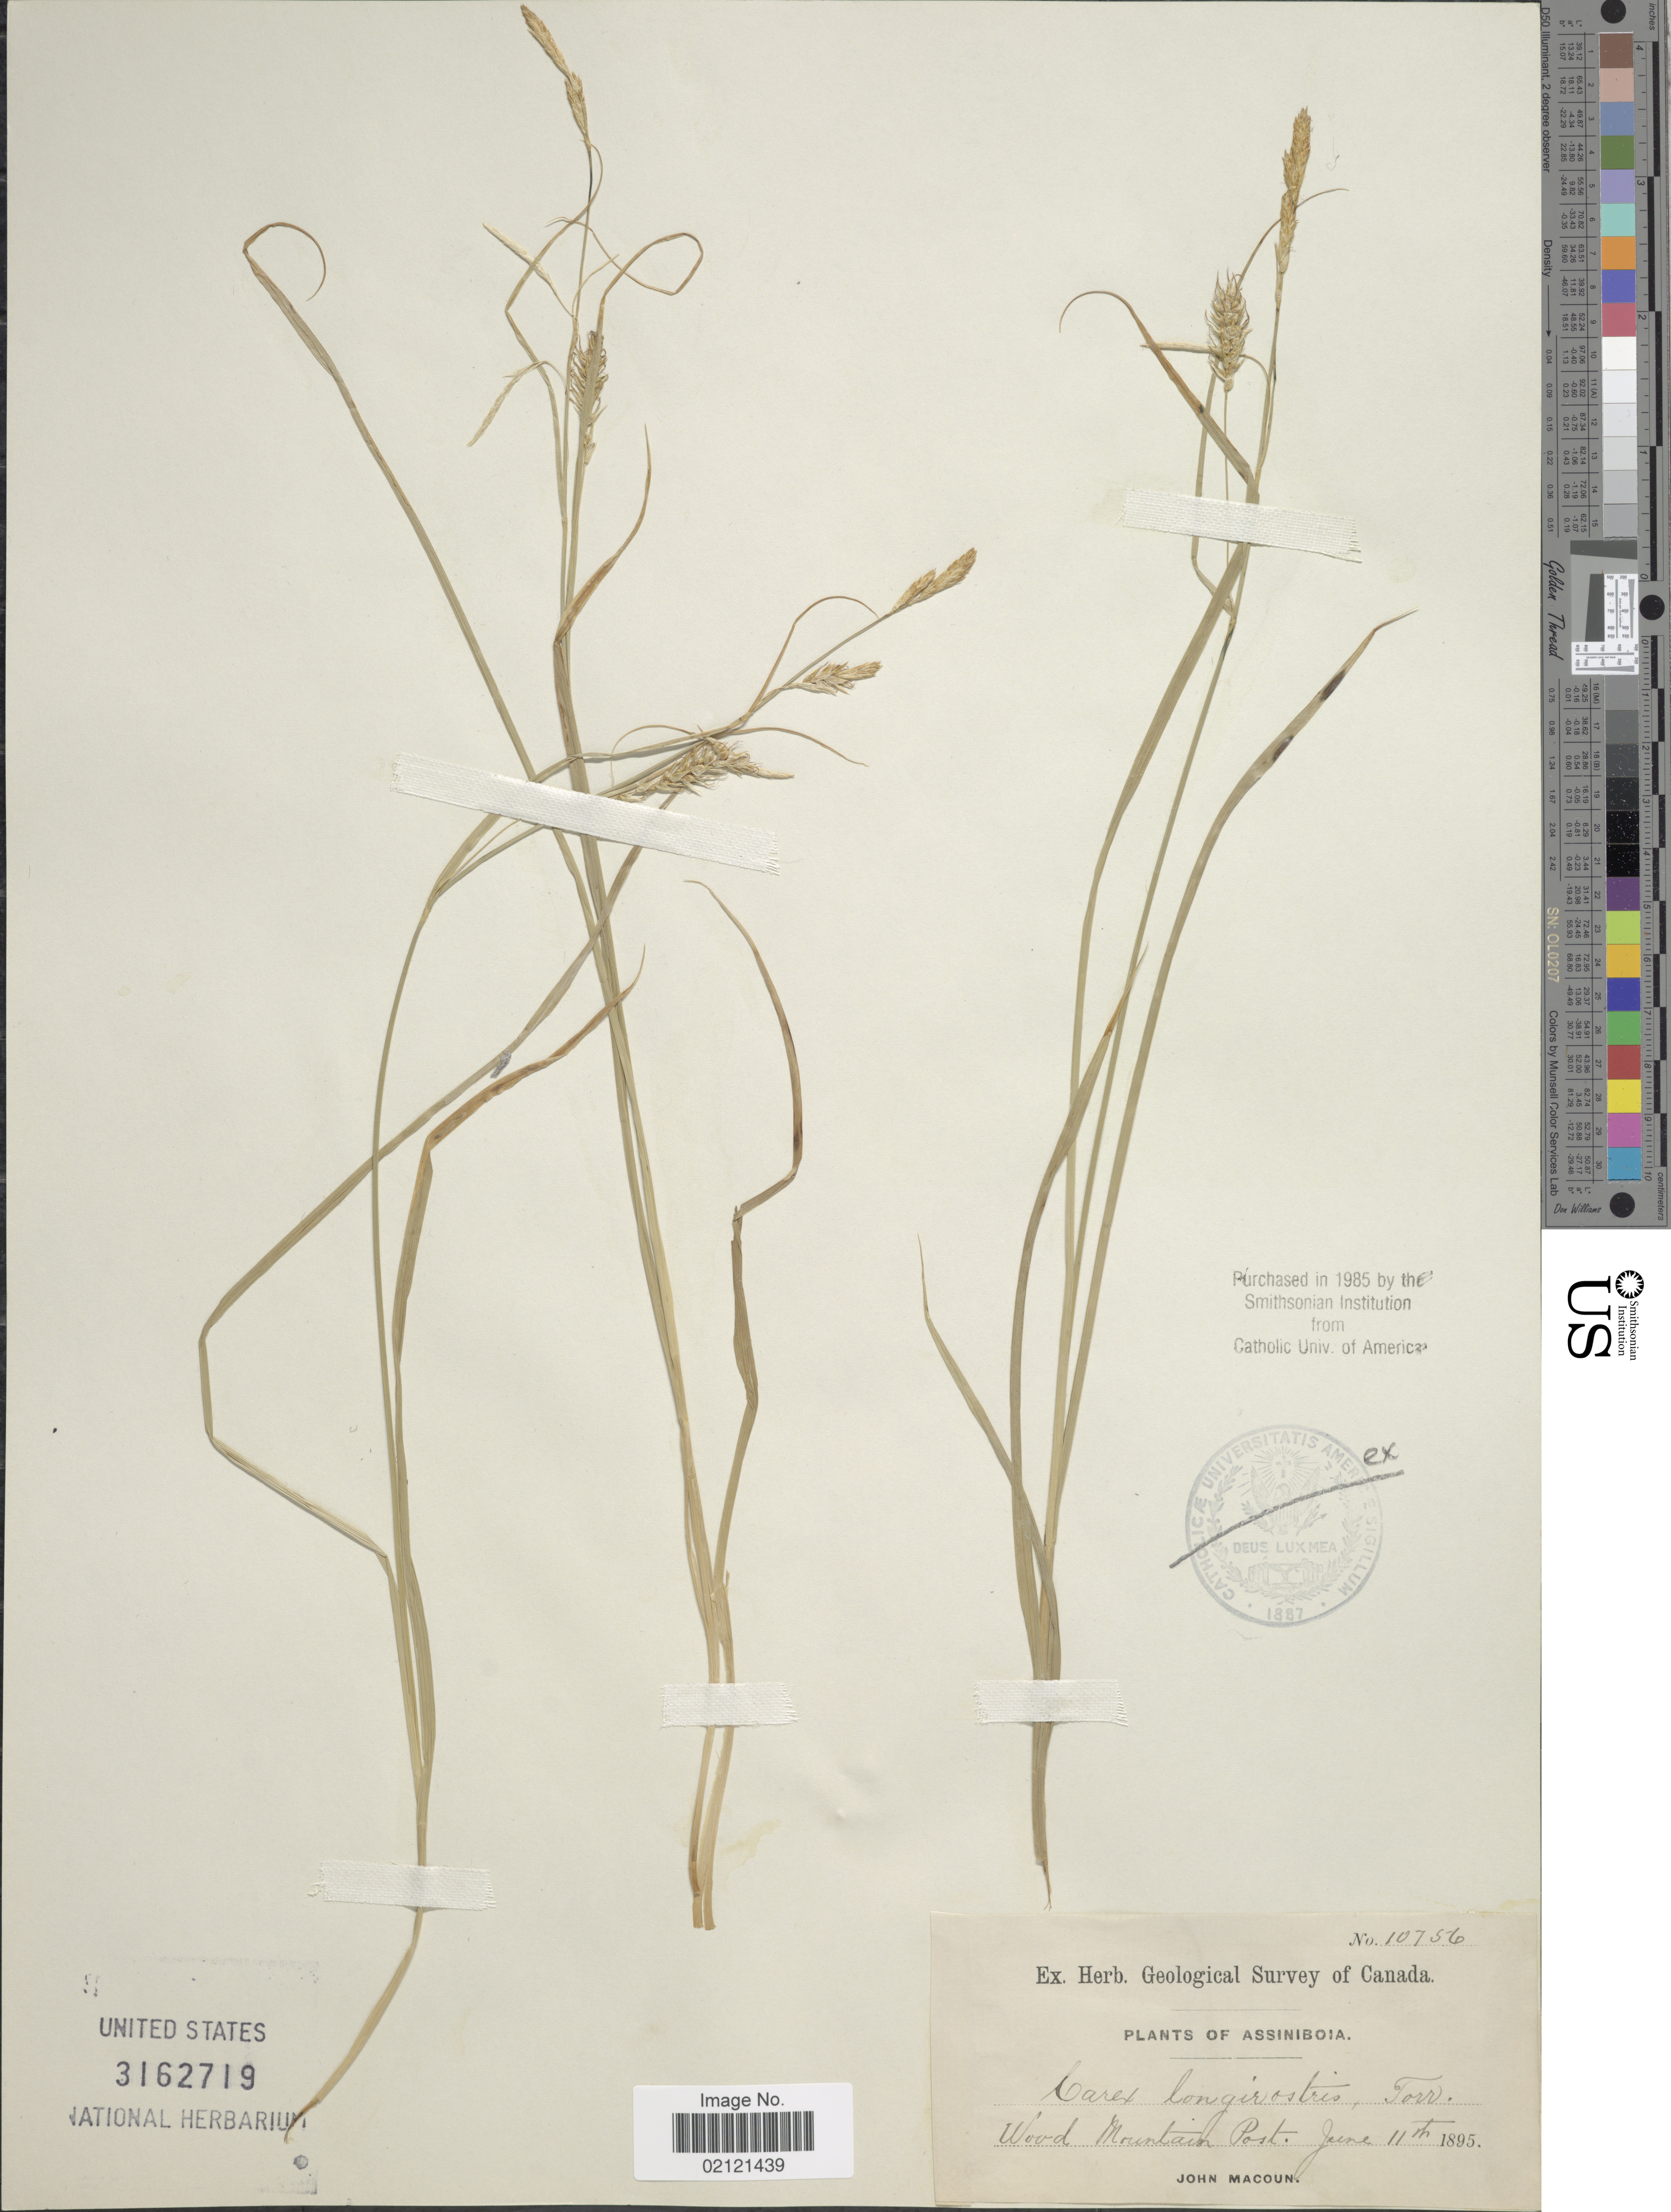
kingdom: Plantae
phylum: Tracheophyta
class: Liliopsida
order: Poales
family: Cyperaceae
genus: Carex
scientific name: Carex sprengelii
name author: Dewey ex Spreng.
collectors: J. Macoun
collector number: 10756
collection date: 1895-06-11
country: Canada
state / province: Saskatchewan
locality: Assiniboia, Wood Mountain Post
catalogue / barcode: US 3162719